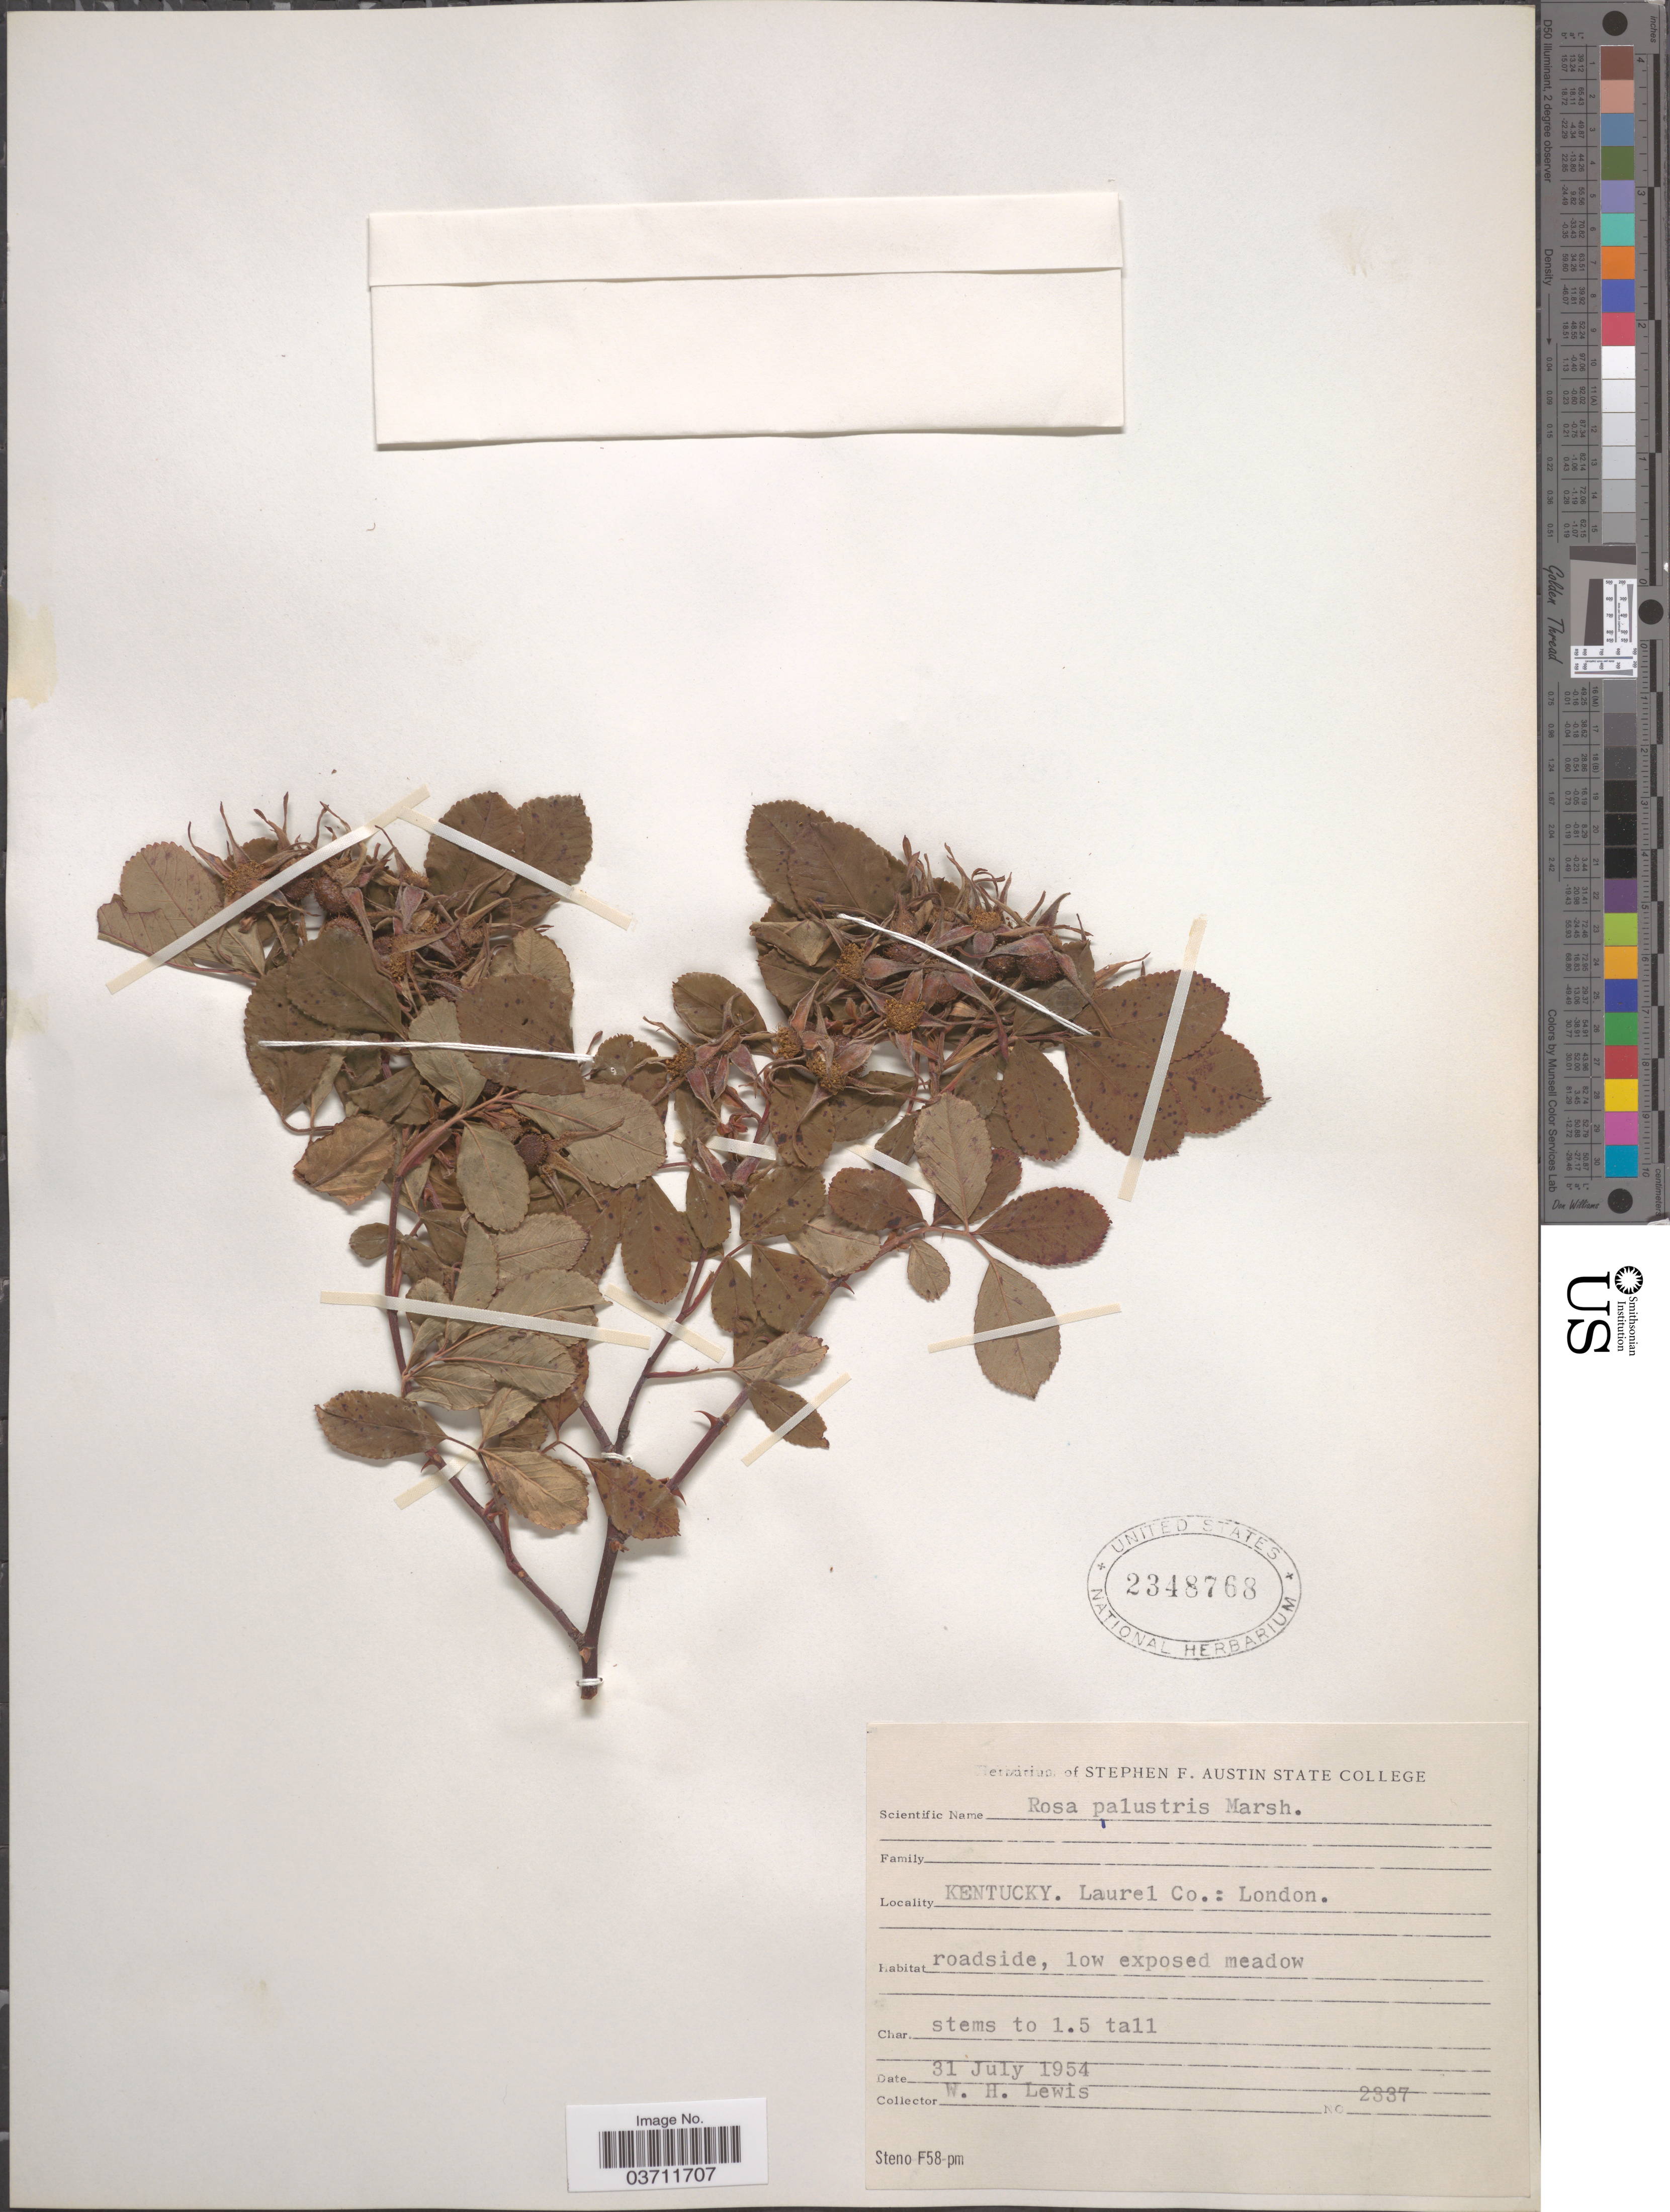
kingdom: Plantae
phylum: Tracheophyta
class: Magnoliopsida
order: Rosales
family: Rosaceae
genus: Rosa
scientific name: Rosa palustris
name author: Marshall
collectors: W. H. Lewis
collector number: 2337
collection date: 1954-07-31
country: United States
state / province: Kentucky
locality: Laurel Co.: London.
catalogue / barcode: US 2348768